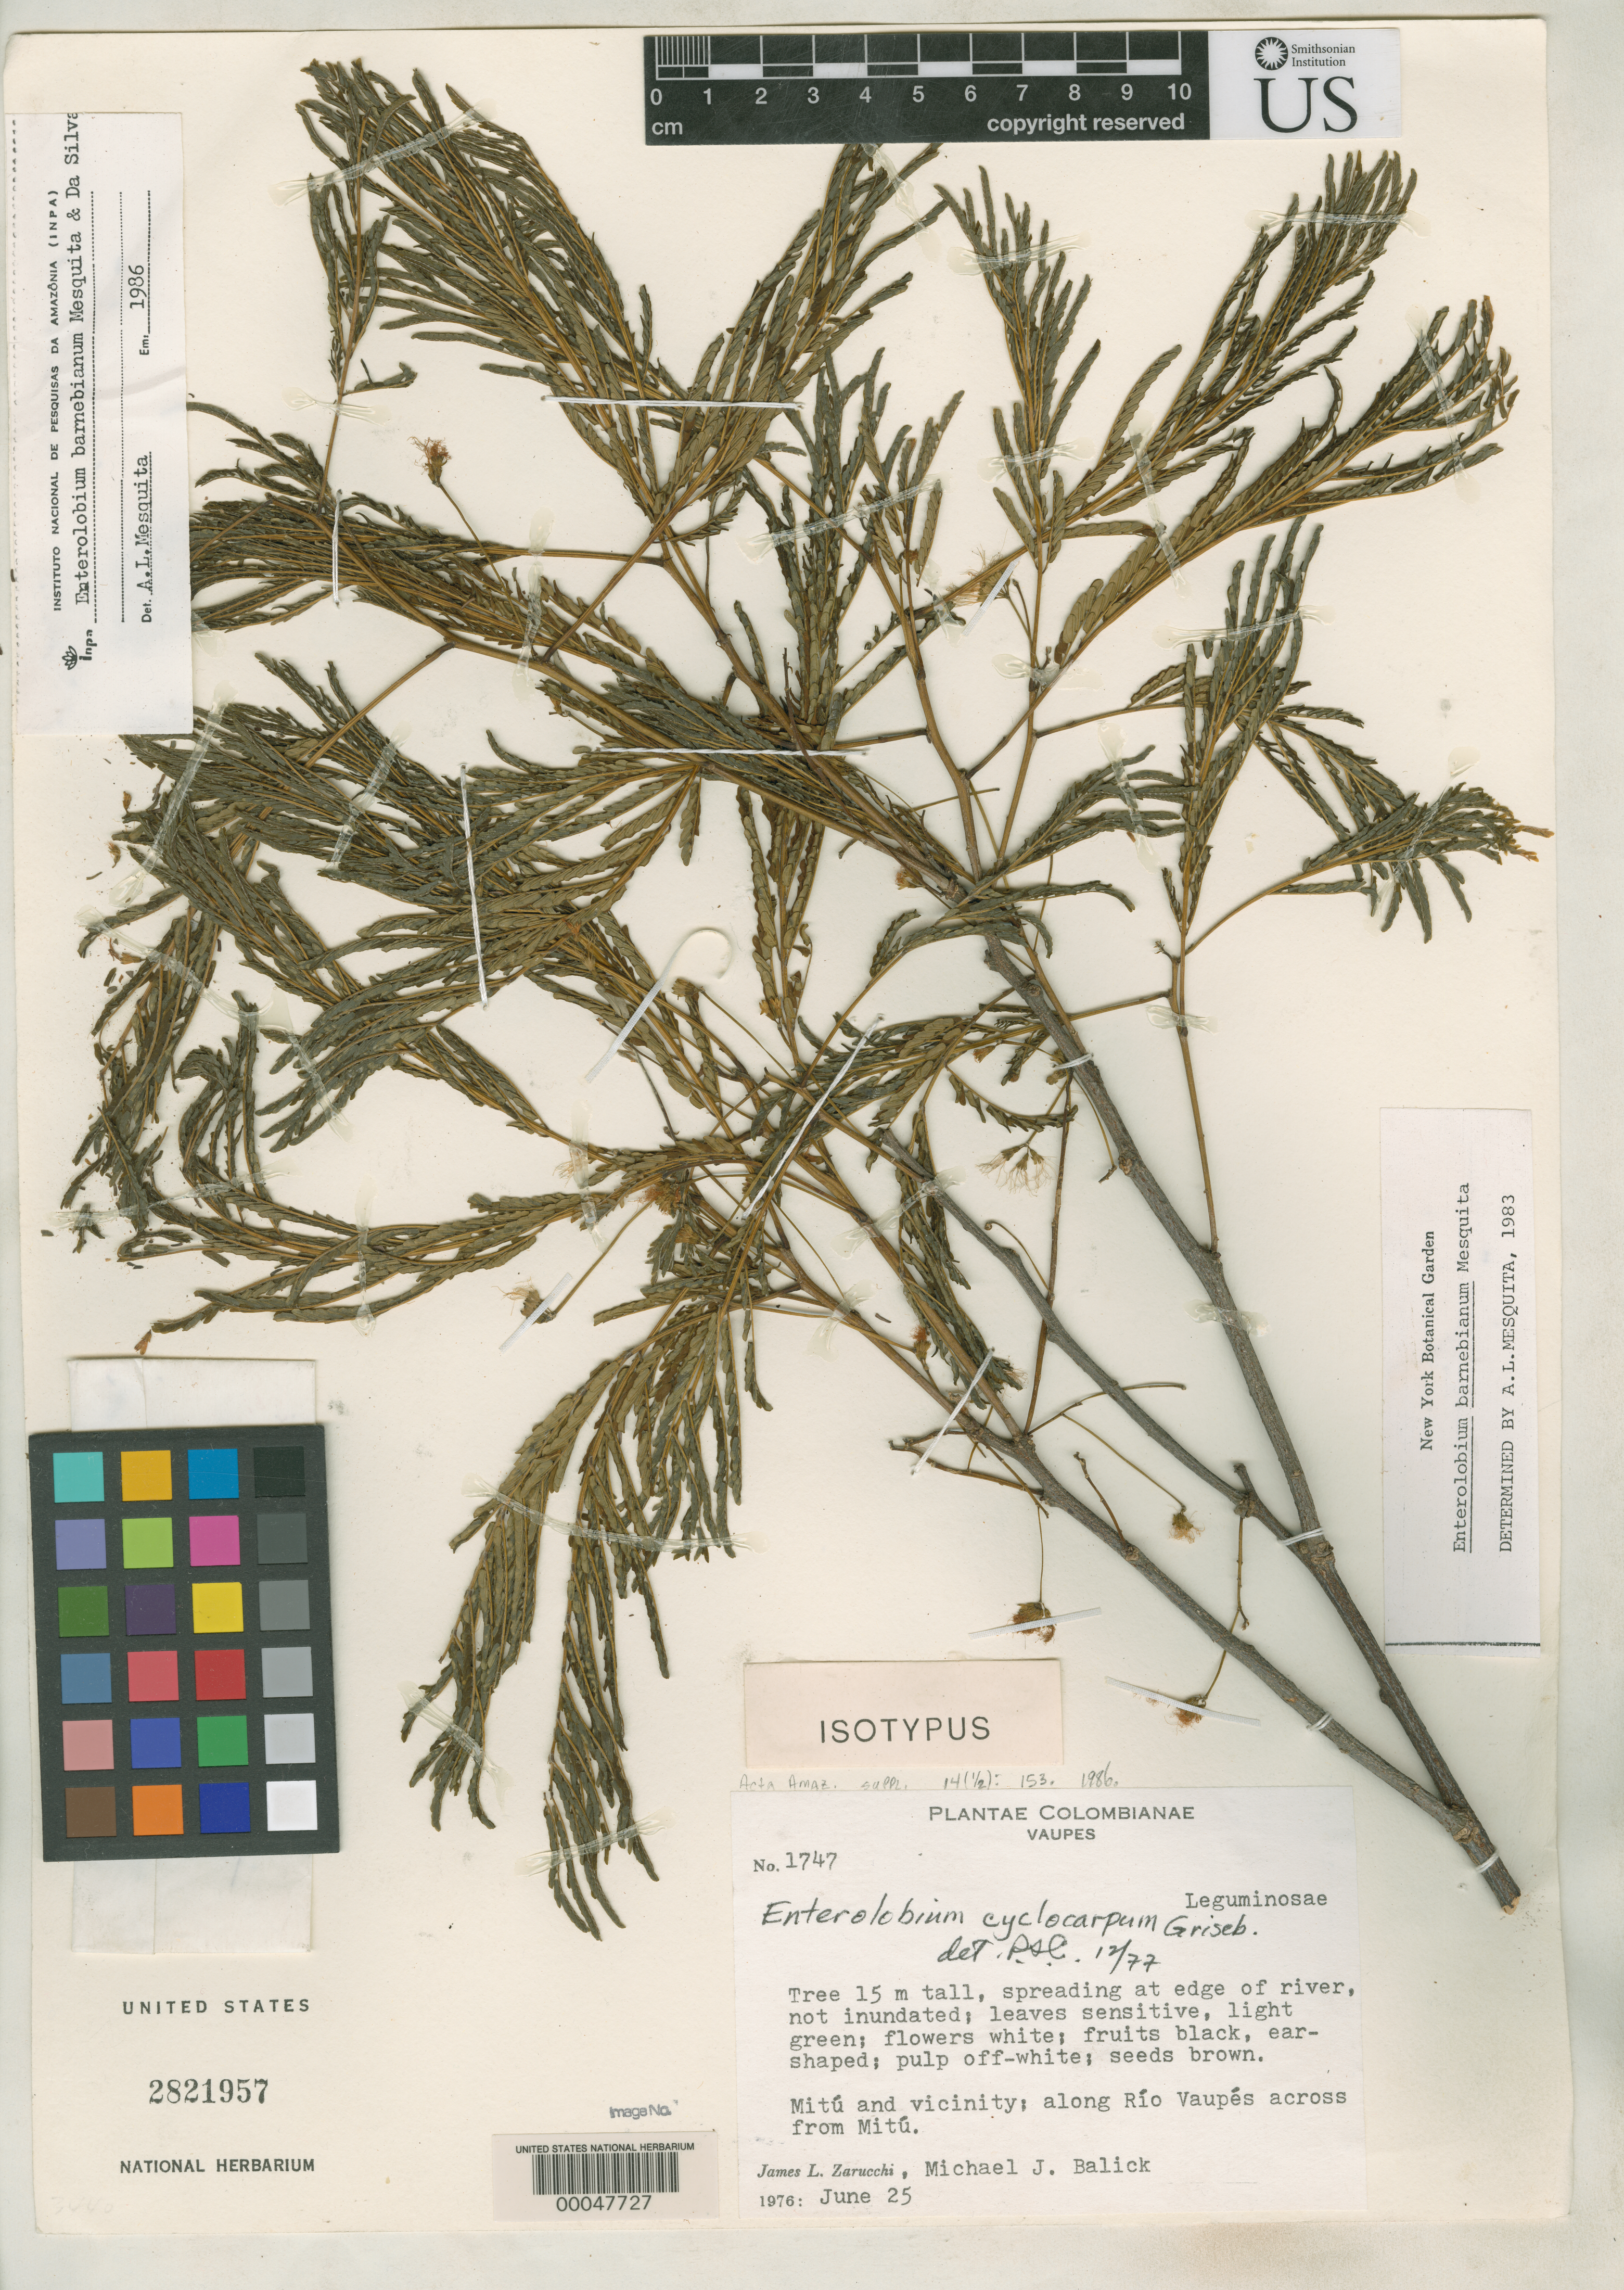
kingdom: Plantae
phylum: Tracheophyta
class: Magnoliopsida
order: Fabales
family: Fabaceae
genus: Enterolobium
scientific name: Enterolobium barneibianum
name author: Mesquita & M.F. Silva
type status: Isotype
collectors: J. L. Zarucchi & M. J. Balick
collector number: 1747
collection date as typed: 25 Jun 1976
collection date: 1976-06-25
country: Colombia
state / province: Vaupés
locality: Mitu and vicinity, along Rio Vaupes across from Mitu.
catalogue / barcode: US 2821957